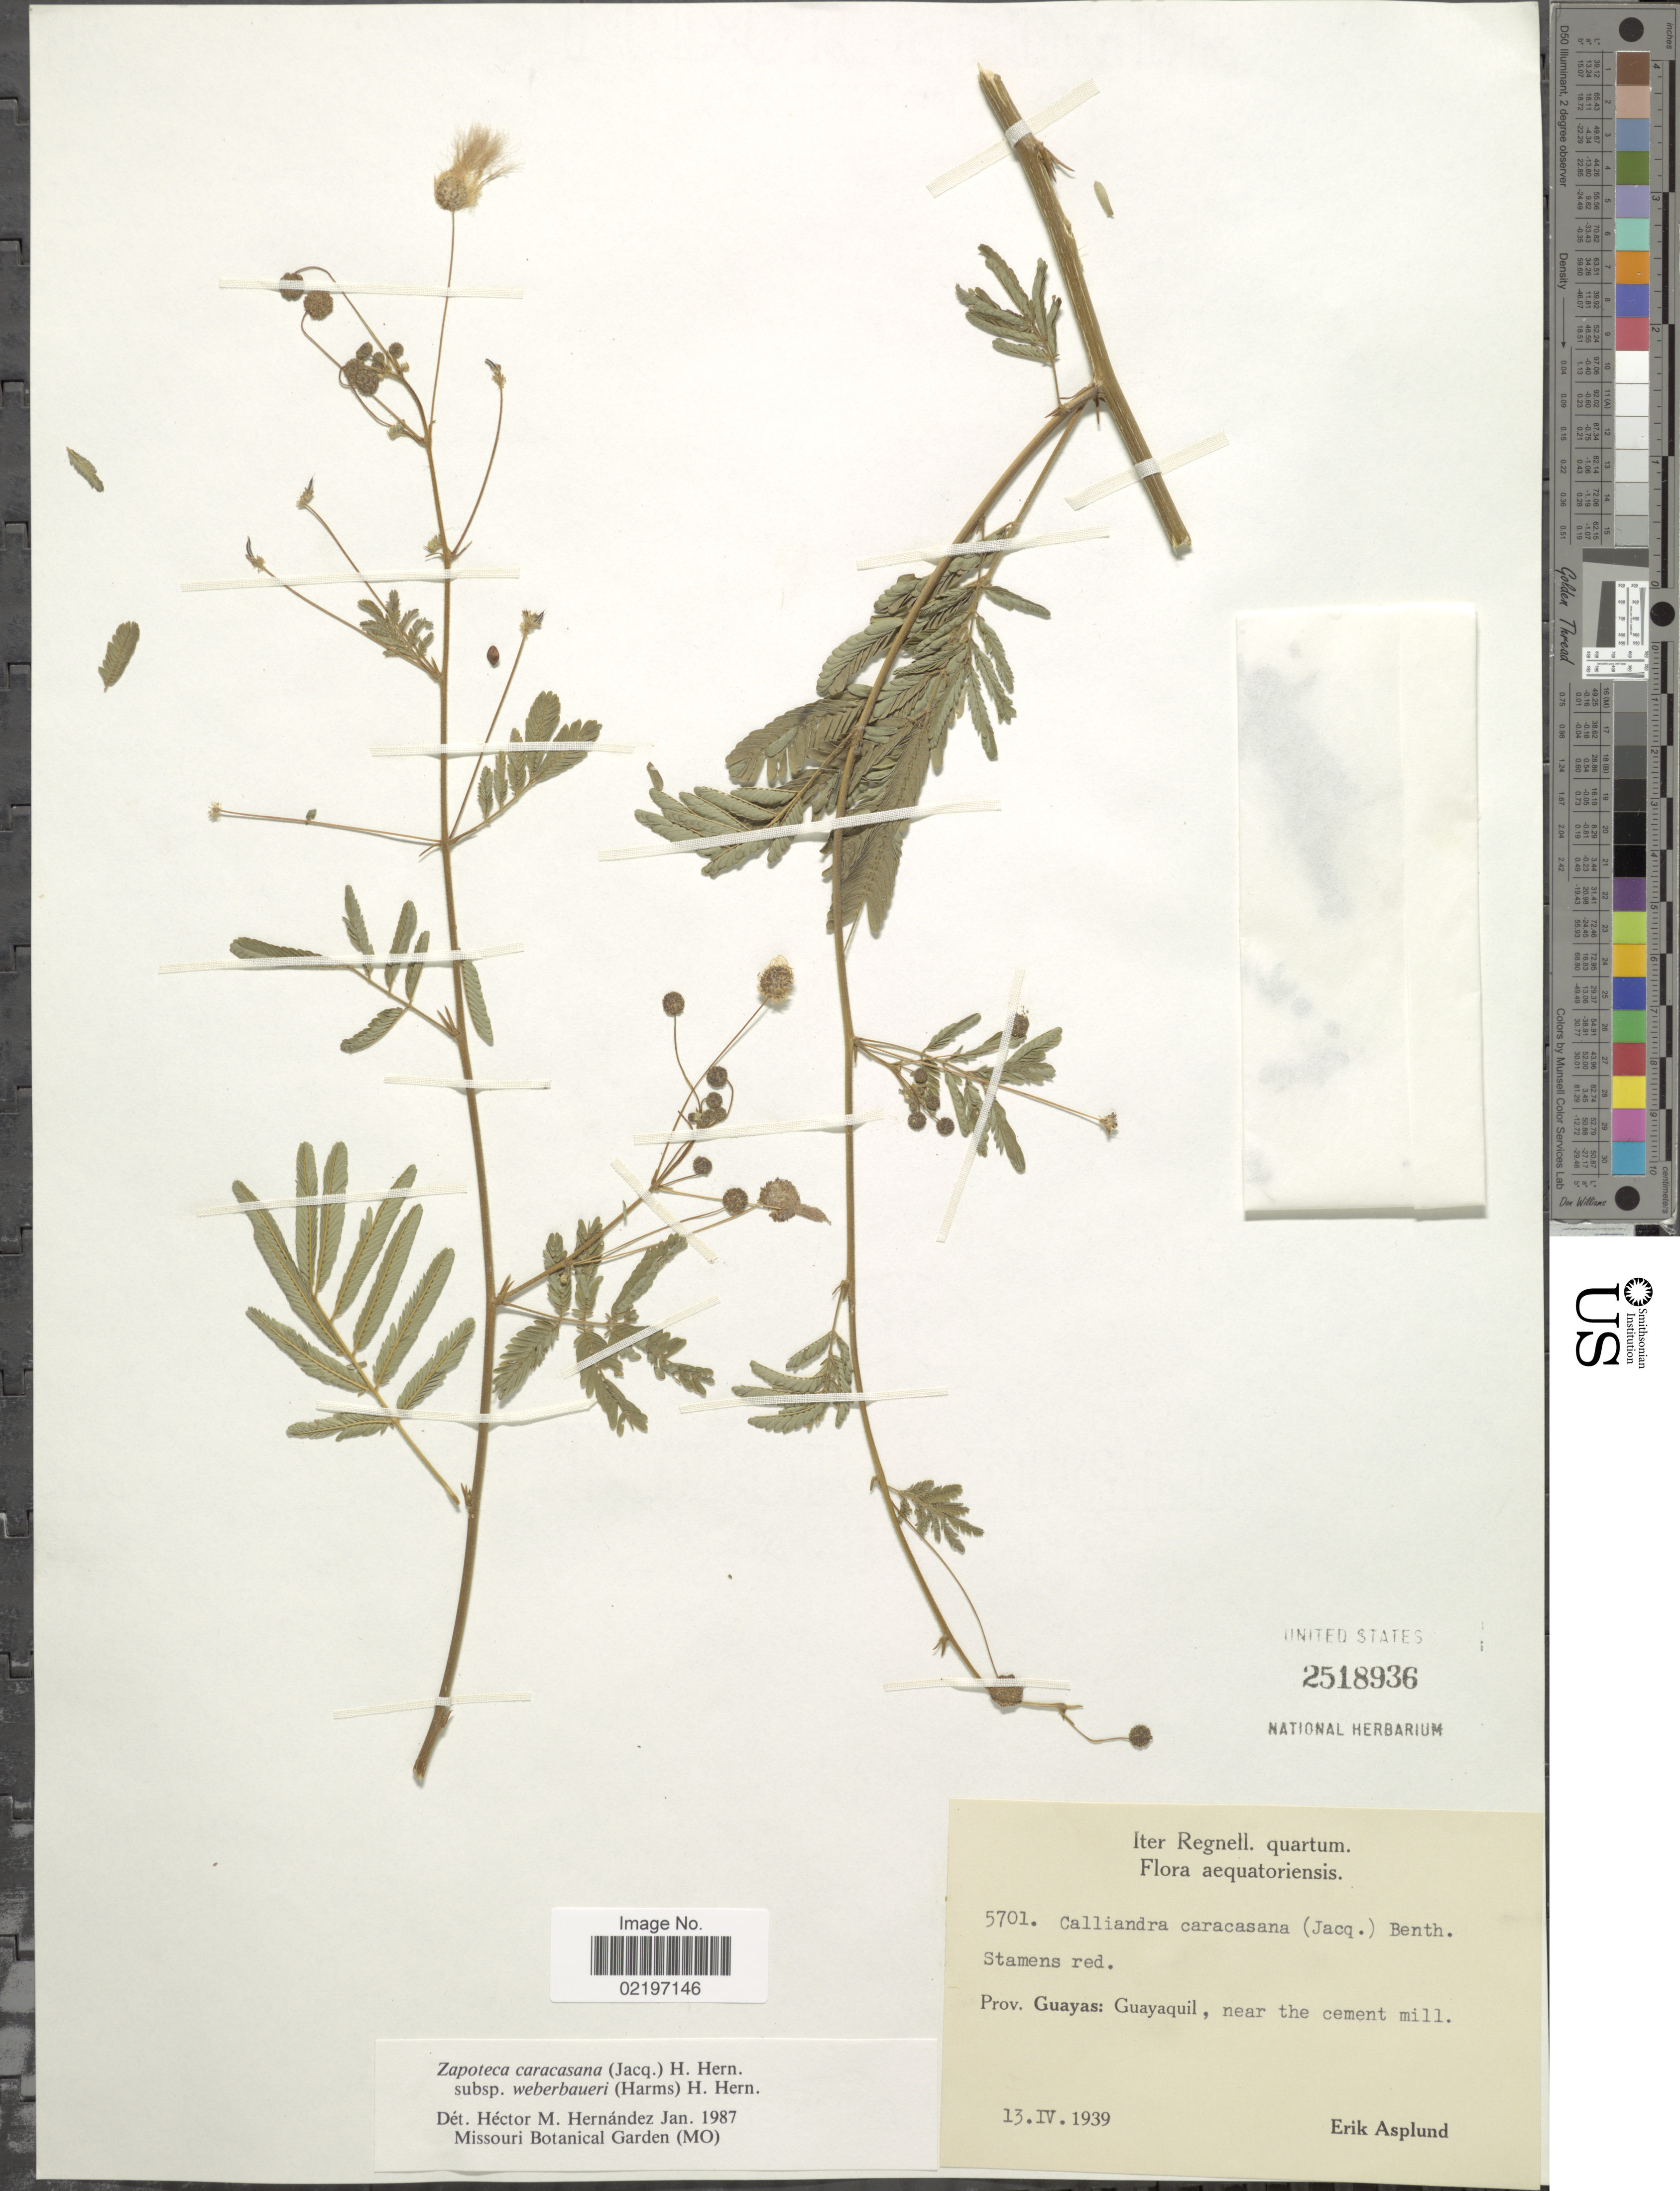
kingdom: Plantae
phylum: Tracheophyta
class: Magnoliopsida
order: Fabales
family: Fabaceae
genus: Zapoteca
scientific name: Zapoteca caracasana subsp. weberbaueri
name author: (Harms) H.M. Hern.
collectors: E. Asplund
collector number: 5701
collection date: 1939-04-13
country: Ecuador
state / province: Guayas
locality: Guayaquil, near the cement mill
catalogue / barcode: US 2518936